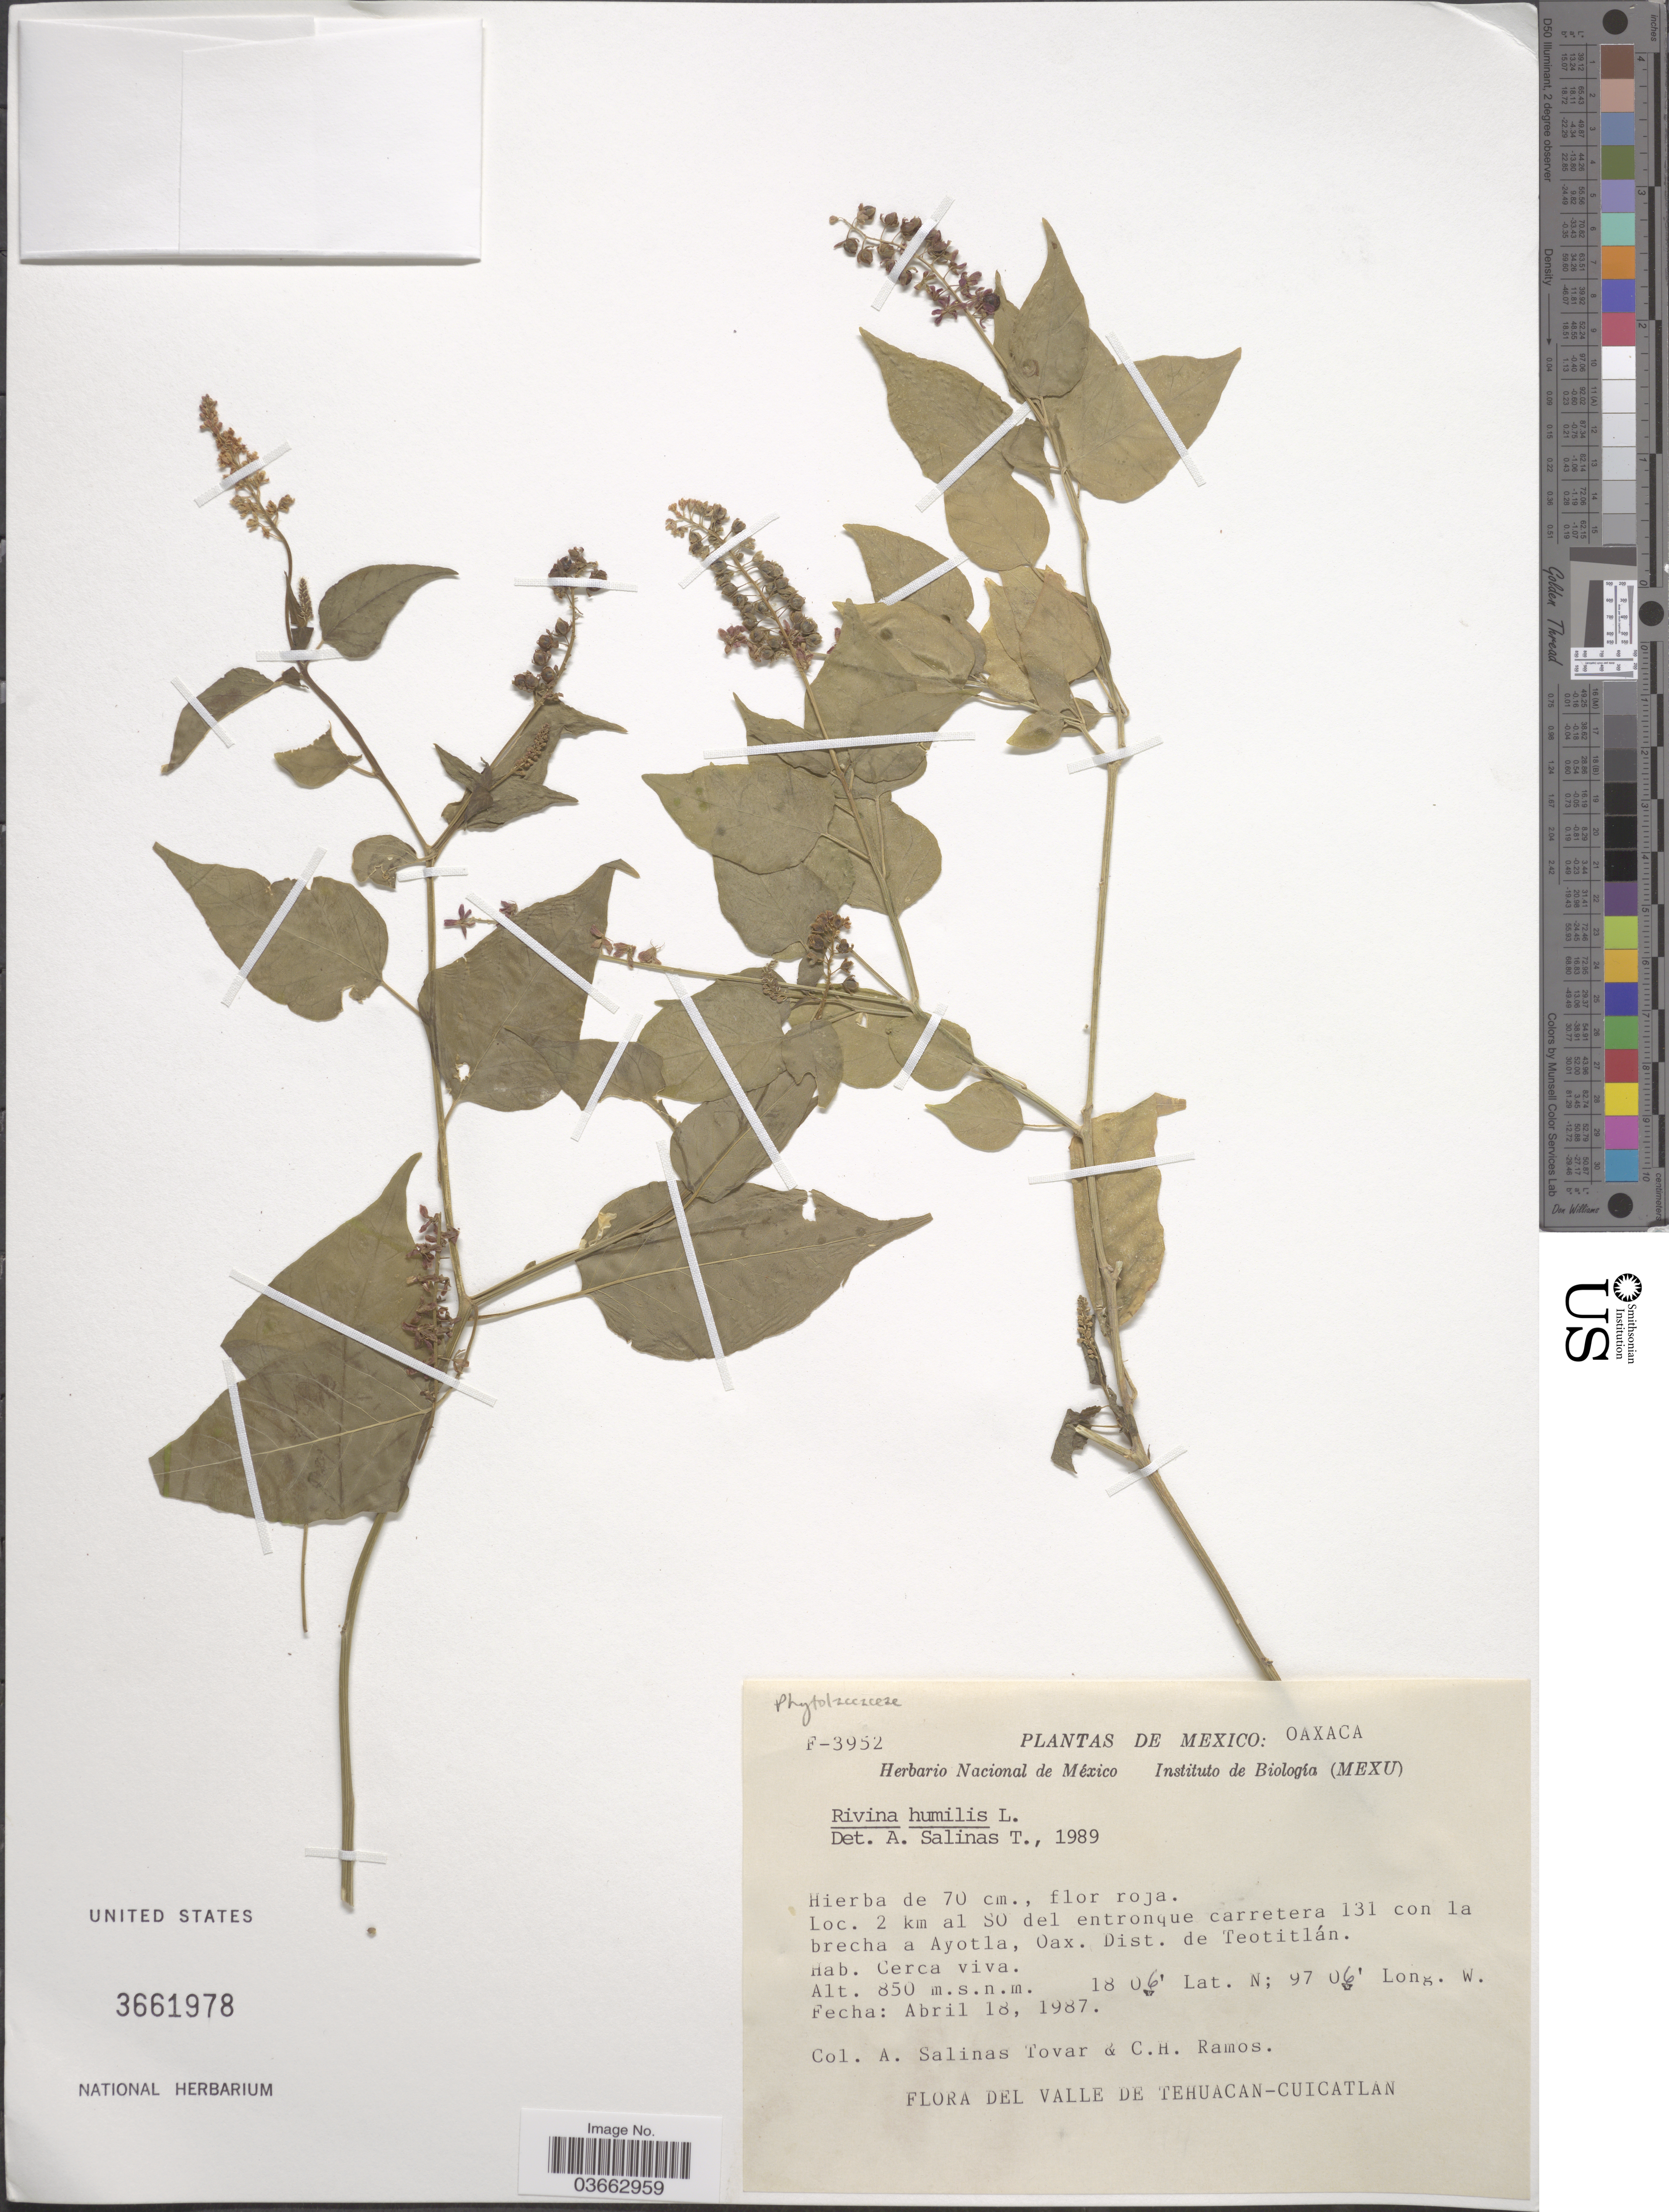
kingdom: Plantae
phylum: Tracheophyta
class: Magnoliopsida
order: Caryophyllales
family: Phytolaccaceae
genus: Rivina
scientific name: Rivina humilis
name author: L.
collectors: A. Salinas T. & C. H. Ramos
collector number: F-3952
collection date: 1987-04-18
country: Mexico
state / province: Oaxaca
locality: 2 km al SO del entronque carretera 131 con la brecha a Ayotla. Dist. de Teotitlán.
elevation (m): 850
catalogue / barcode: US 3661978